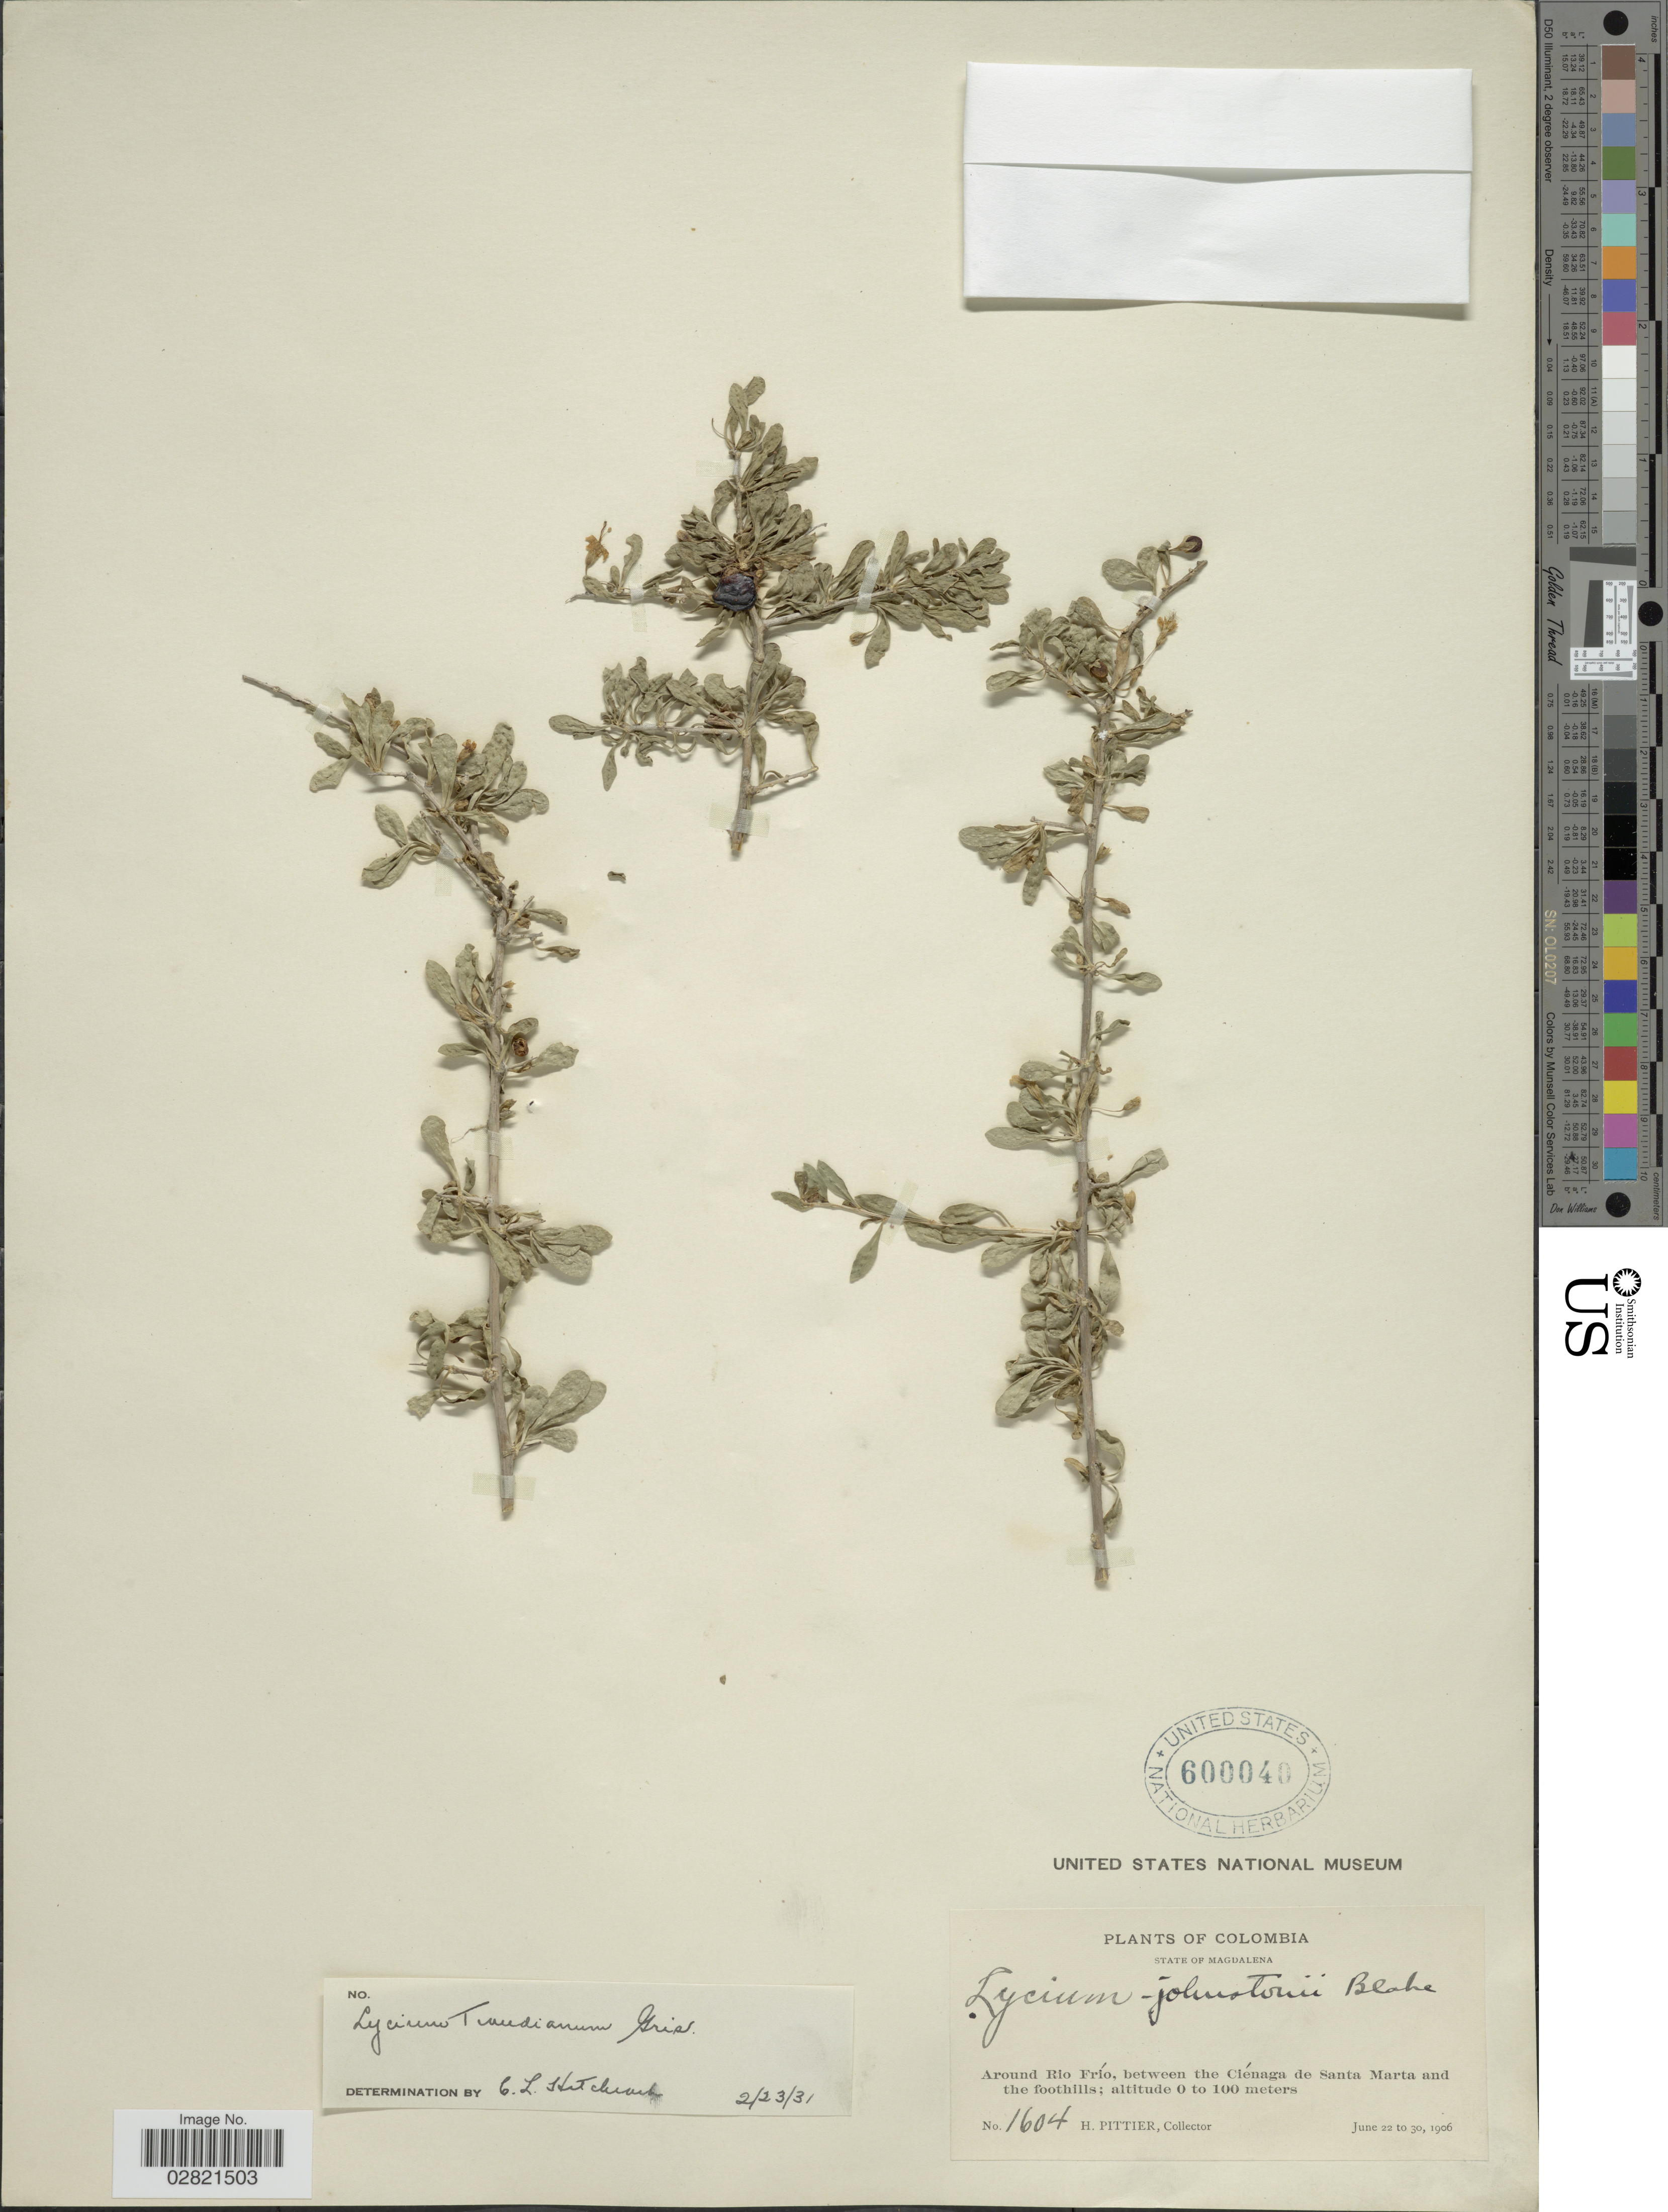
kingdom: Plantae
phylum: Tracheophyta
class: Magnoliopsida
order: Solanales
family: Solanaceae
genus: Lycium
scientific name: Lycium tweedianum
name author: Griseb.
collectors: H. F. Pittier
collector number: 1604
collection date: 1906-06-22/1906-06-30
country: Colombia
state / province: Magdalena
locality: State of Magdalena. Around Rio Frío, between the Ciénaga de Santa Marta and the foothills.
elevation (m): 0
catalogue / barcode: US 600040